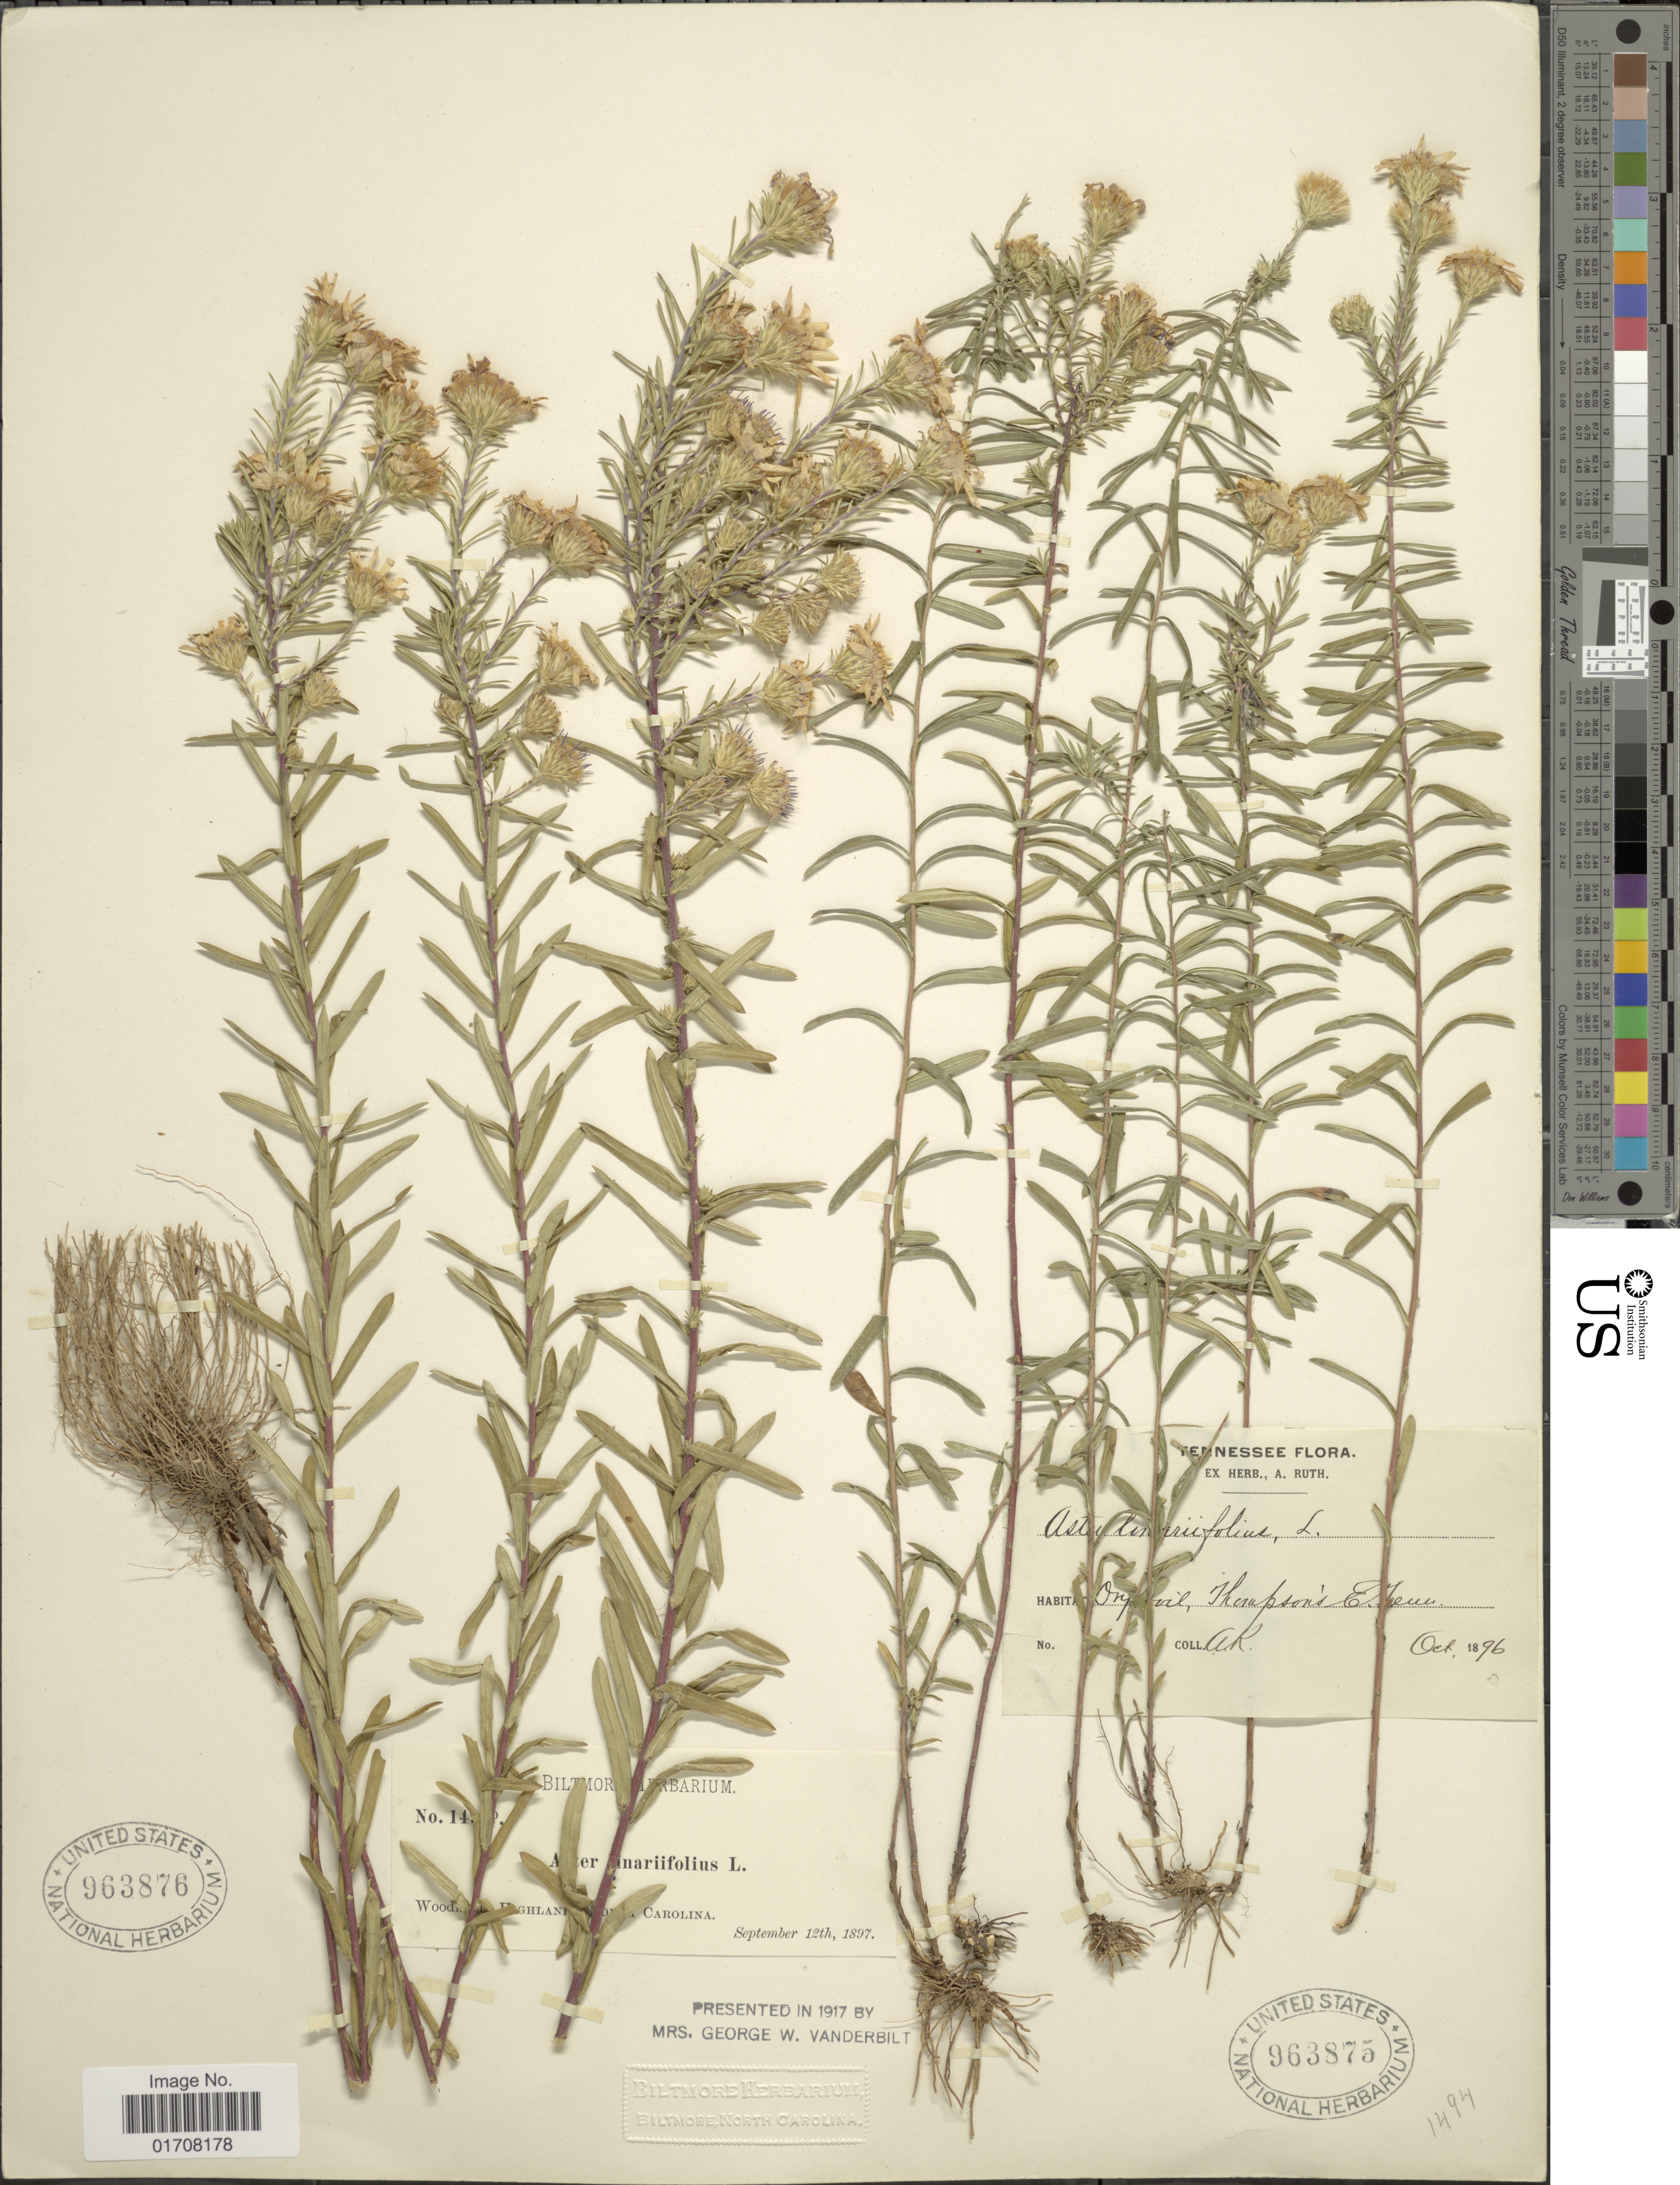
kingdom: Plantae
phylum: Tracheophyta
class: Magnoliopsida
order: Asterales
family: Asteraceae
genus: Ionactis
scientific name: Ionactis linariifolia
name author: (L.) Greene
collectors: A. Ruth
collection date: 1896-10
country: United States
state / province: Tennessee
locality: Thompson's E. Tenn.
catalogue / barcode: US 963875-2